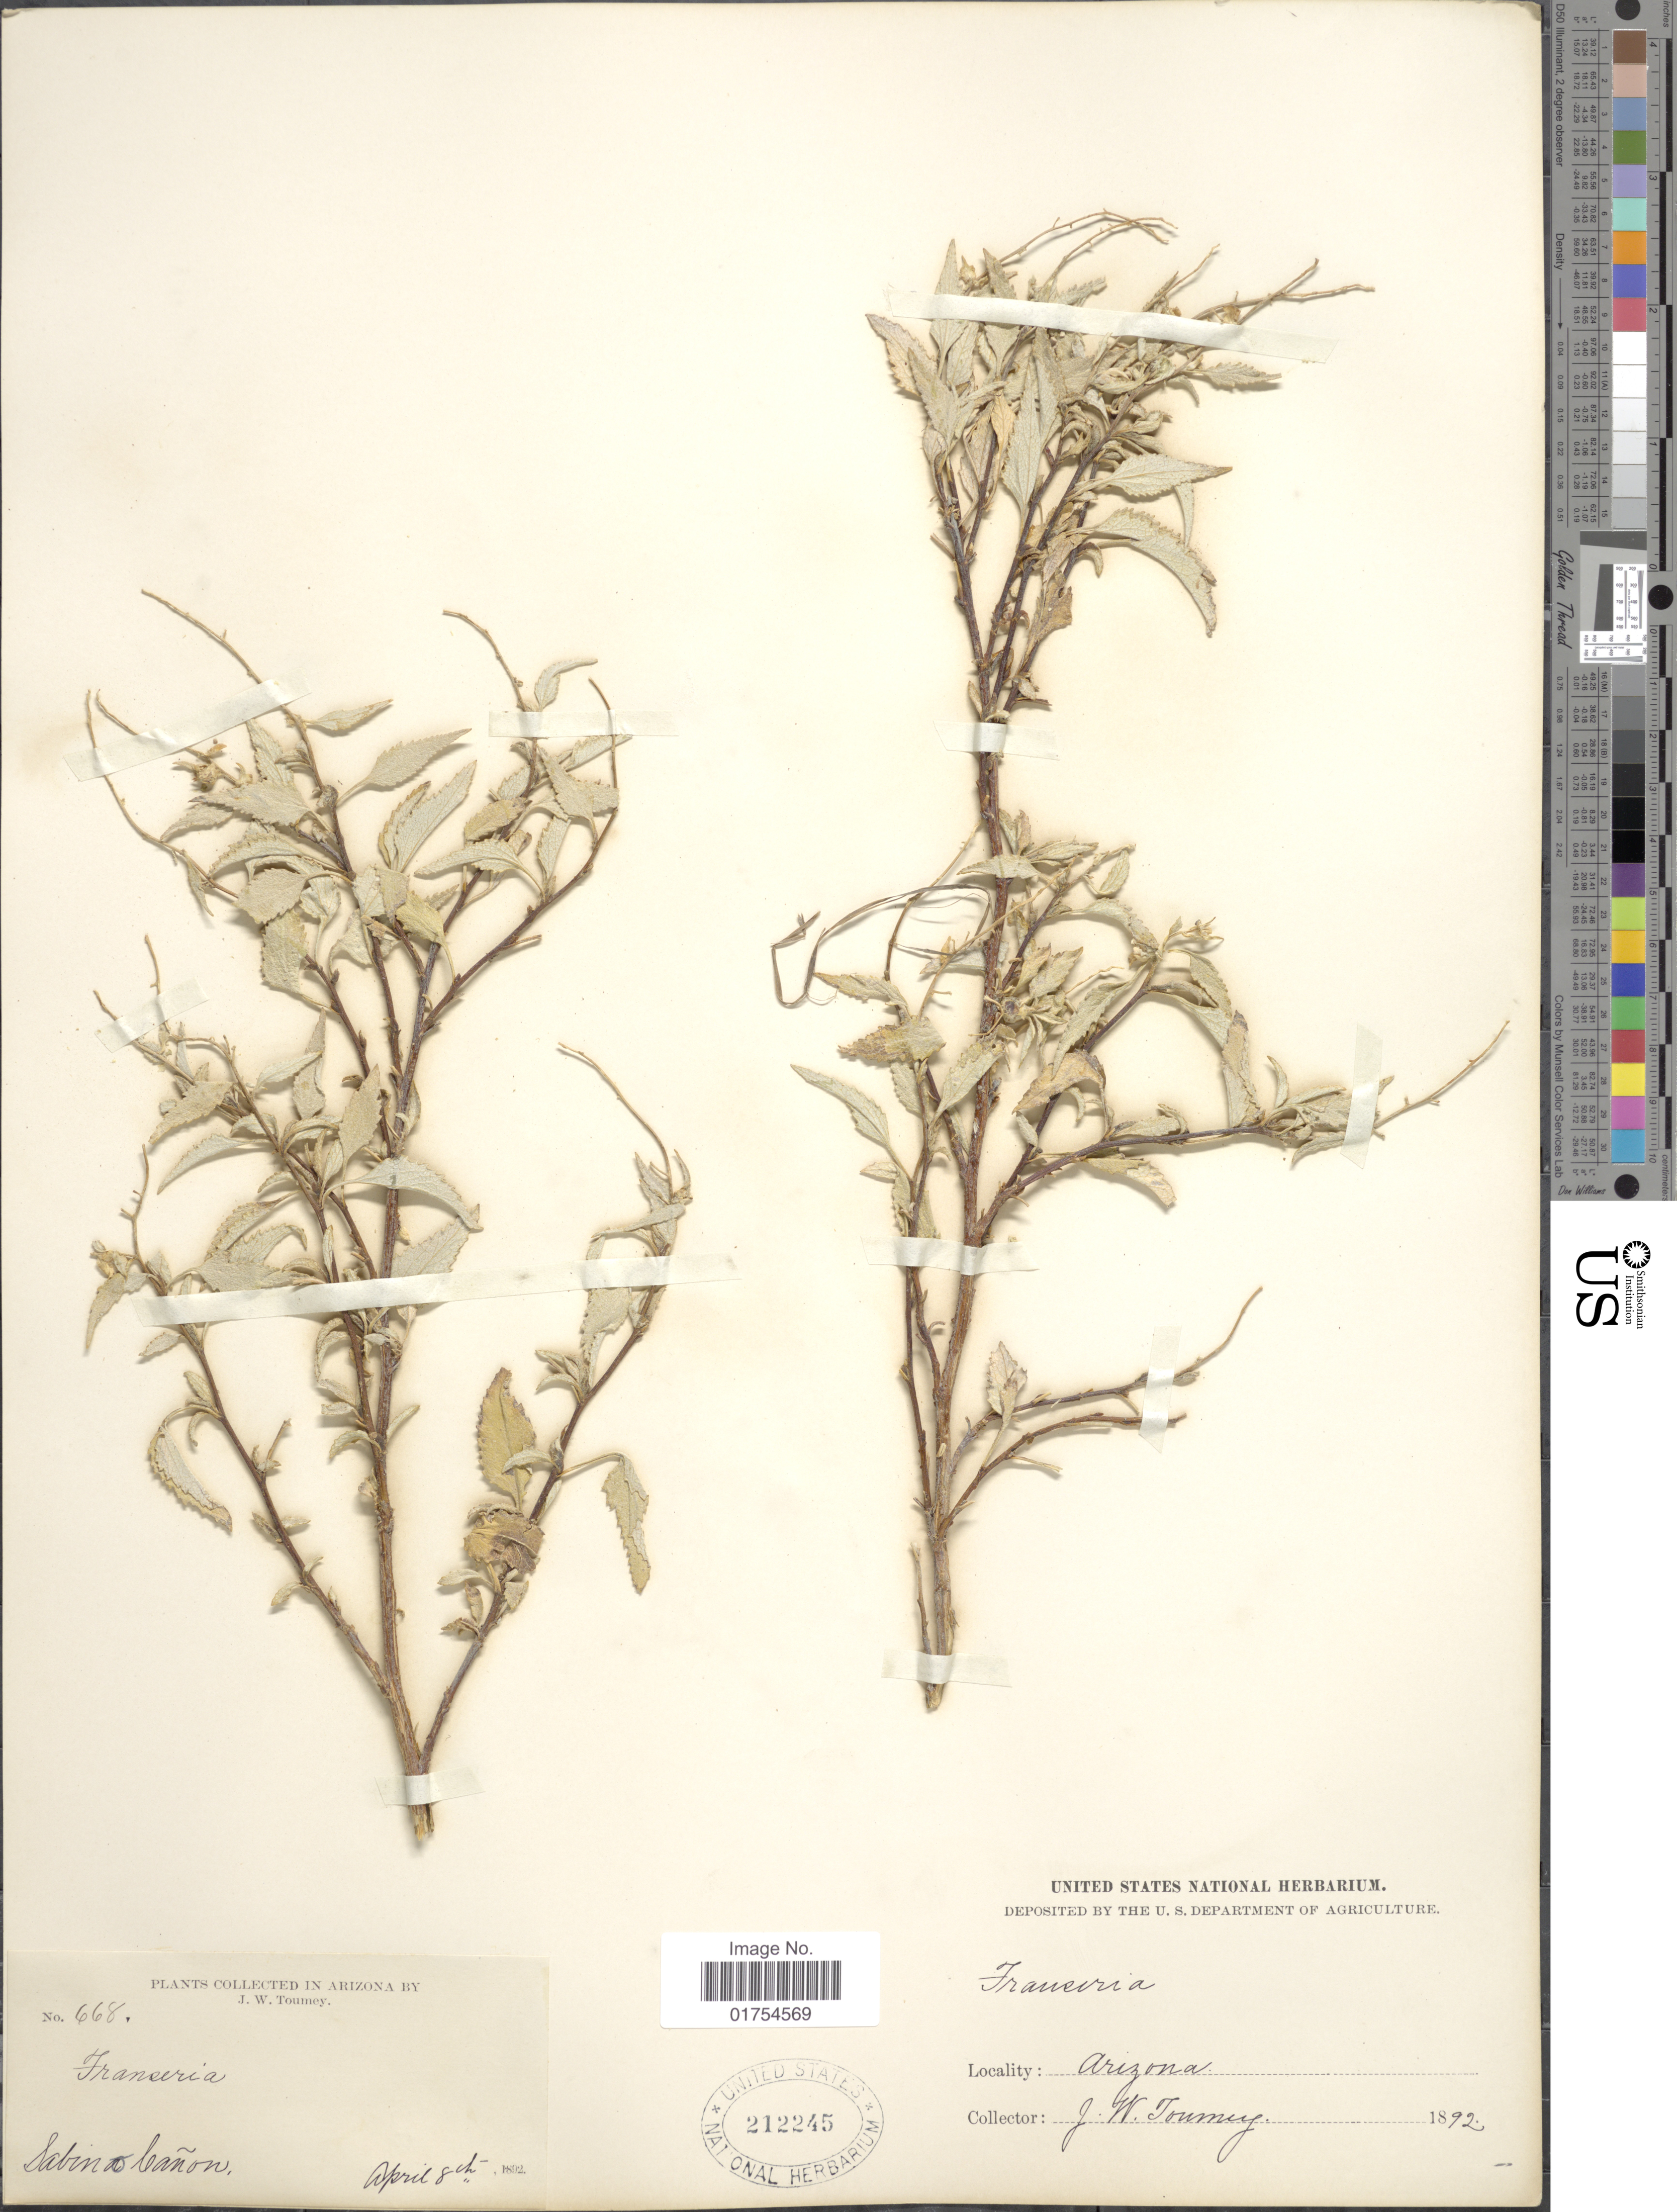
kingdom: Plantae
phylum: Tracheophyta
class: Magnoliopsida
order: Asterales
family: Asteraceae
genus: Franseria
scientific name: Franseria deltoidea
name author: Torr.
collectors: J. W. Toumey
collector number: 668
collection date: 1892-04-08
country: United States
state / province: Arizona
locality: Sabino Canon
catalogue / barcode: US 212245